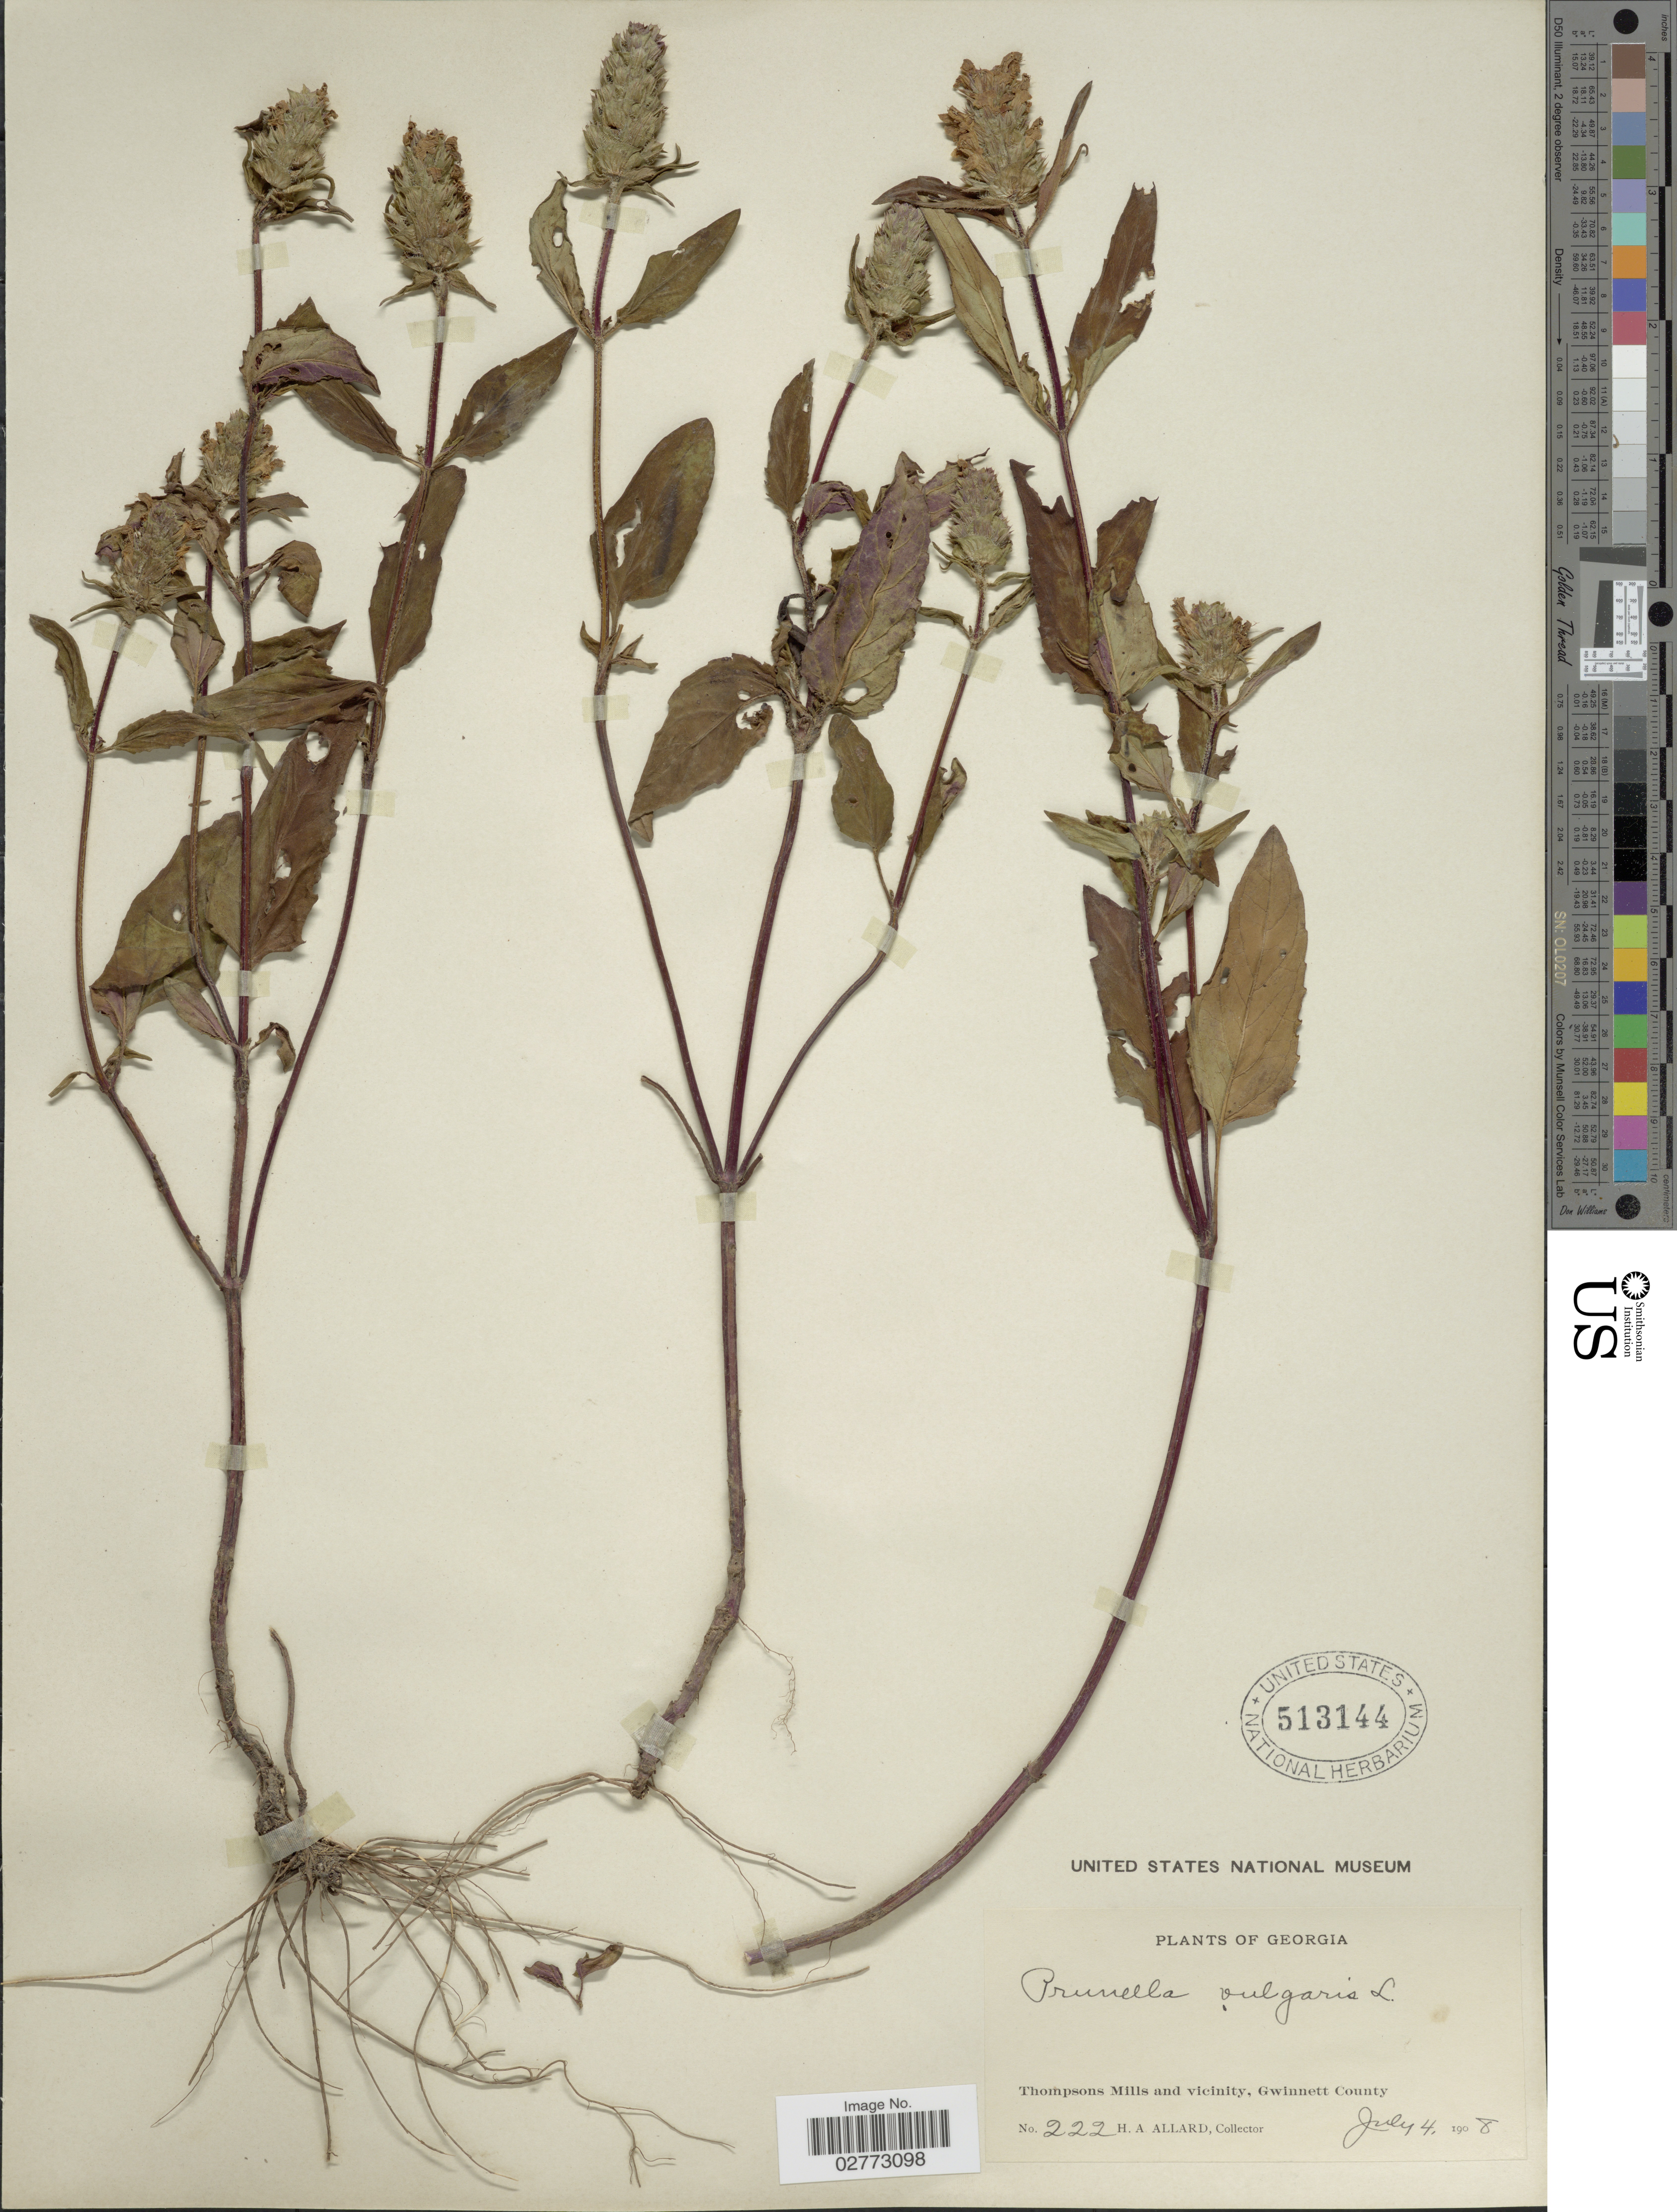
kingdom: Plantae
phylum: Tracheophyta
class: Magnoliopsida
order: Lamiales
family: Lamiaceae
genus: Prunella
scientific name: Prunella vulgaris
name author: L.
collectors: H. A. Allard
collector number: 222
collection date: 1908-07-04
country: United States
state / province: Georgia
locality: Thompsons Mills and vicinity, Gwinnett County.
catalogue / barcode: US 513144